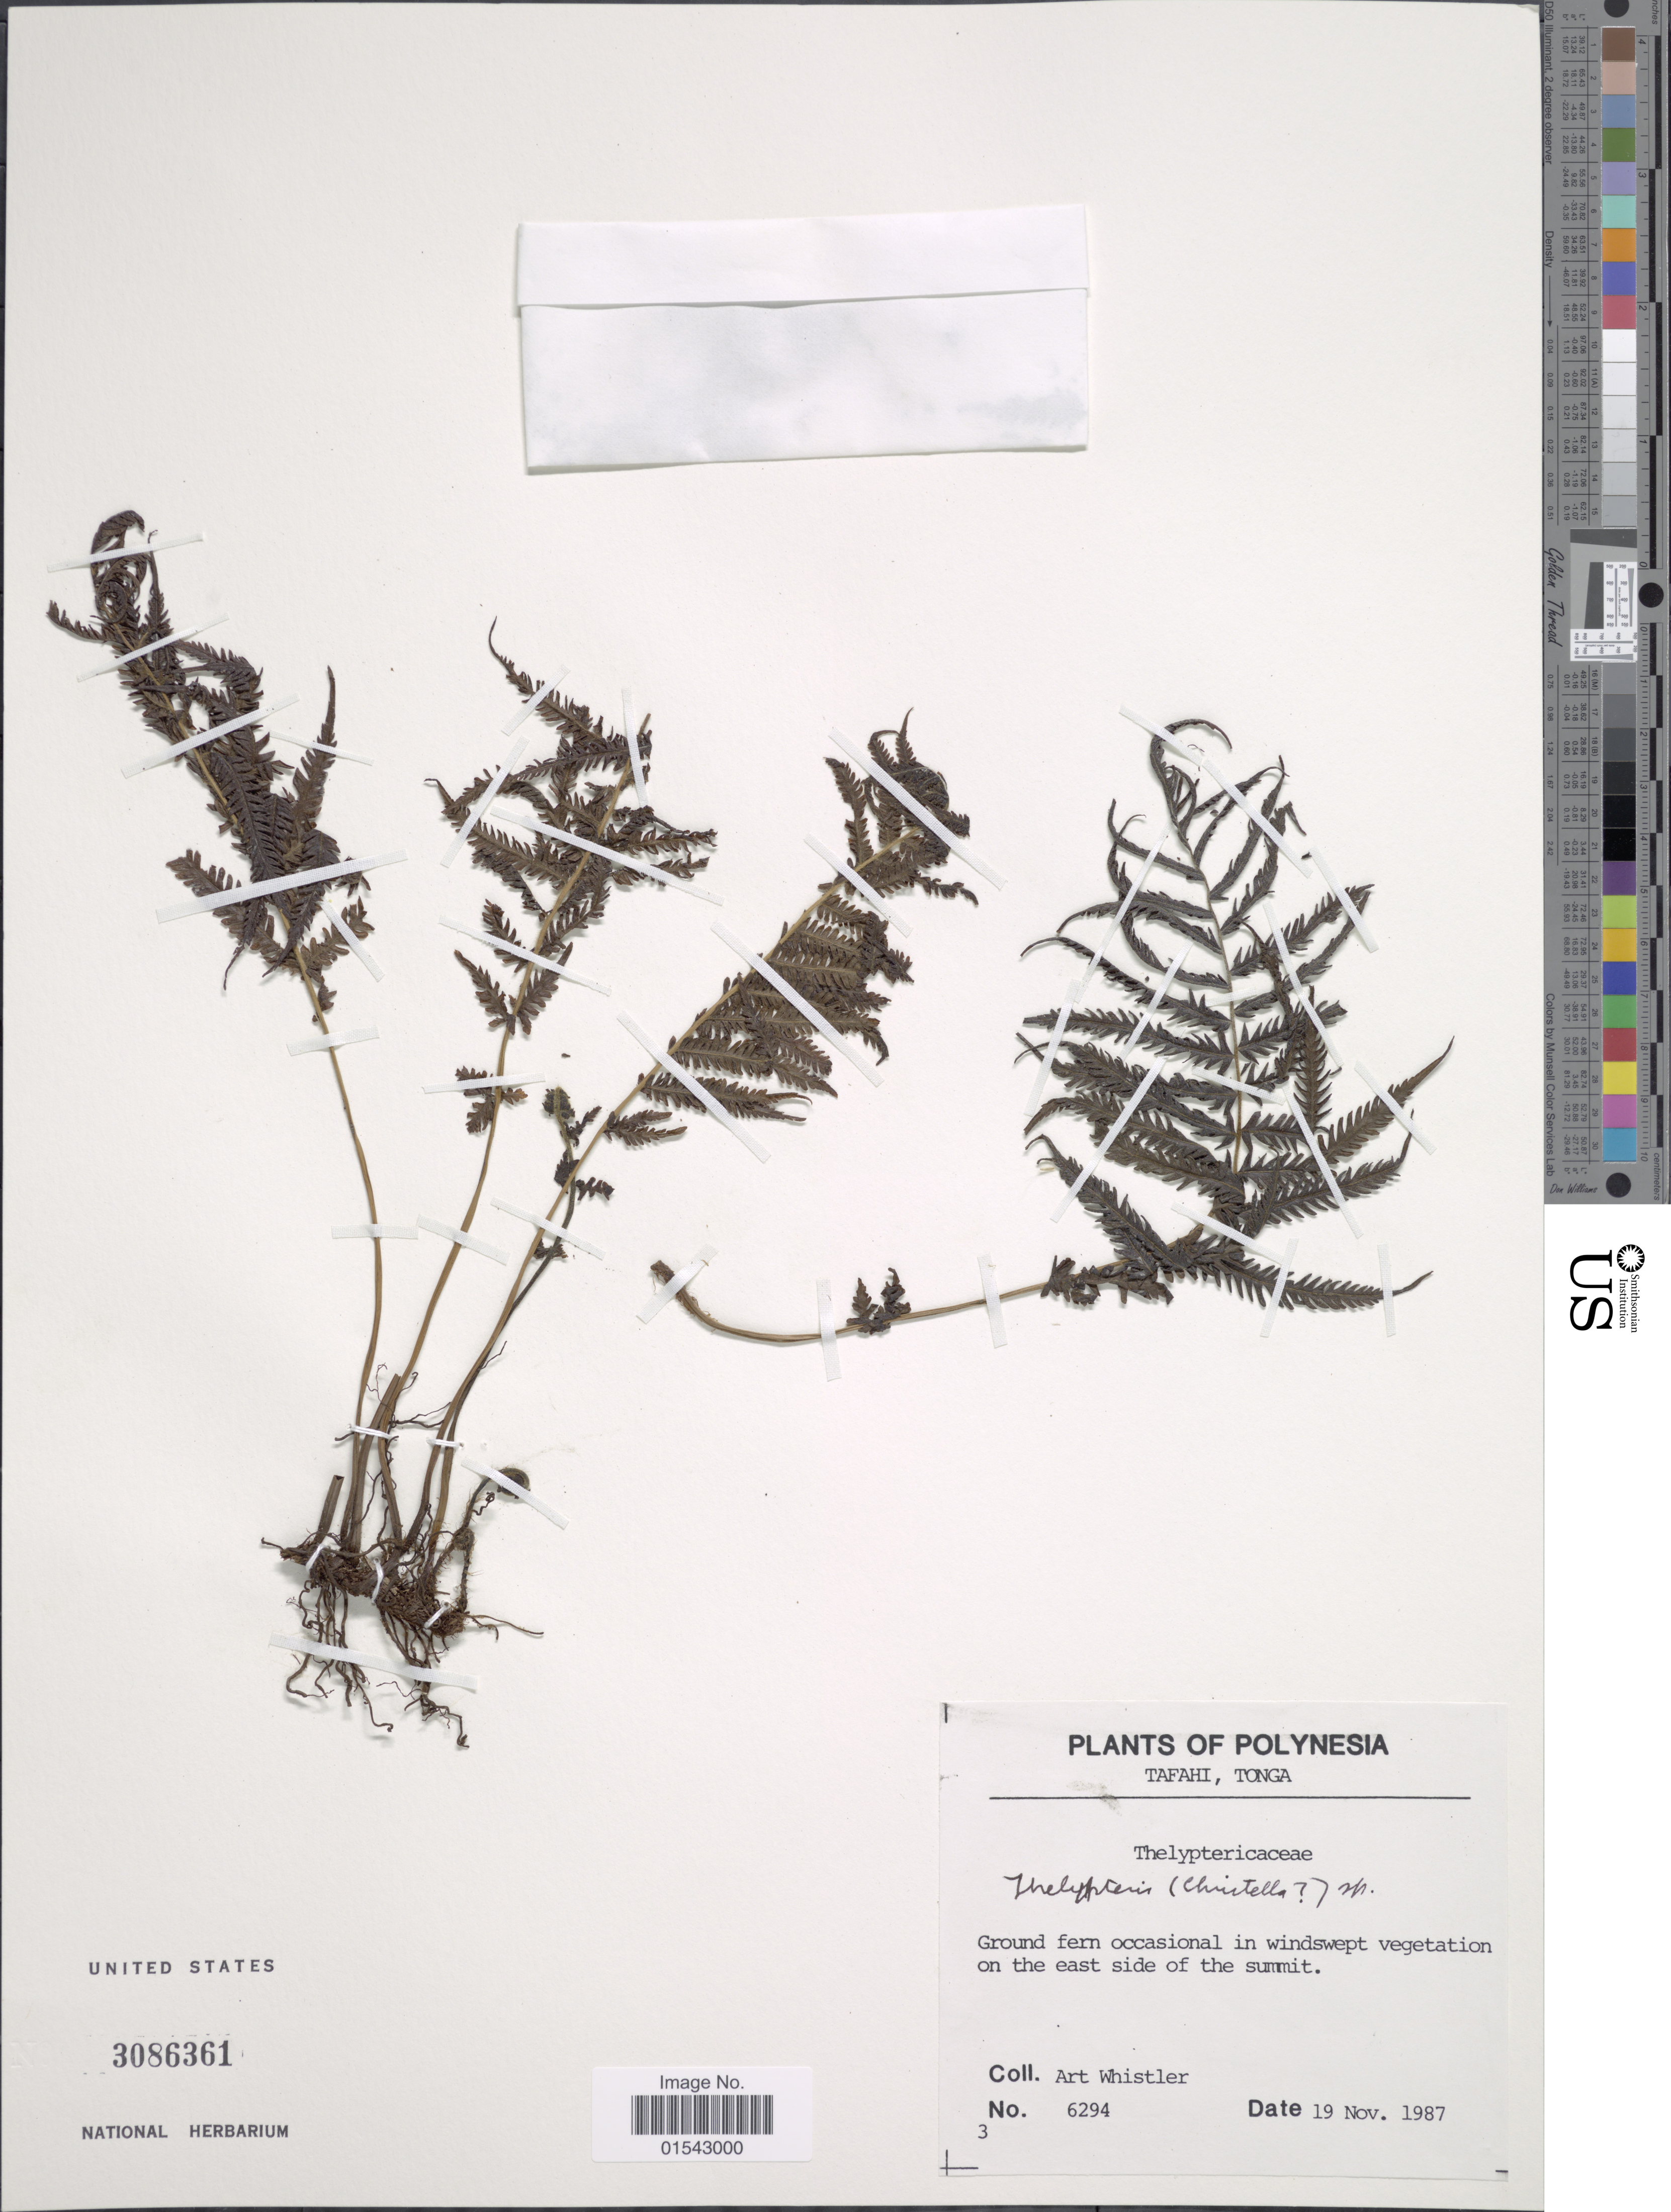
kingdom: Plantae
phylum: Tracheophyta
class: Polypodiopsida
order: Polypodiales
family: Thelypteridaceae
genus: Cyclosorus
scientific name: Cyclosorus sp.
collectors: A. Whistler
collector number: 6294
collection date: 1987-11-19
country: Tonga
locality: Polynesia, Tafahi, Tonga, ground fern occasional in windswept vegetation on the east side of the summit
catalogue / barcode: US 3086361